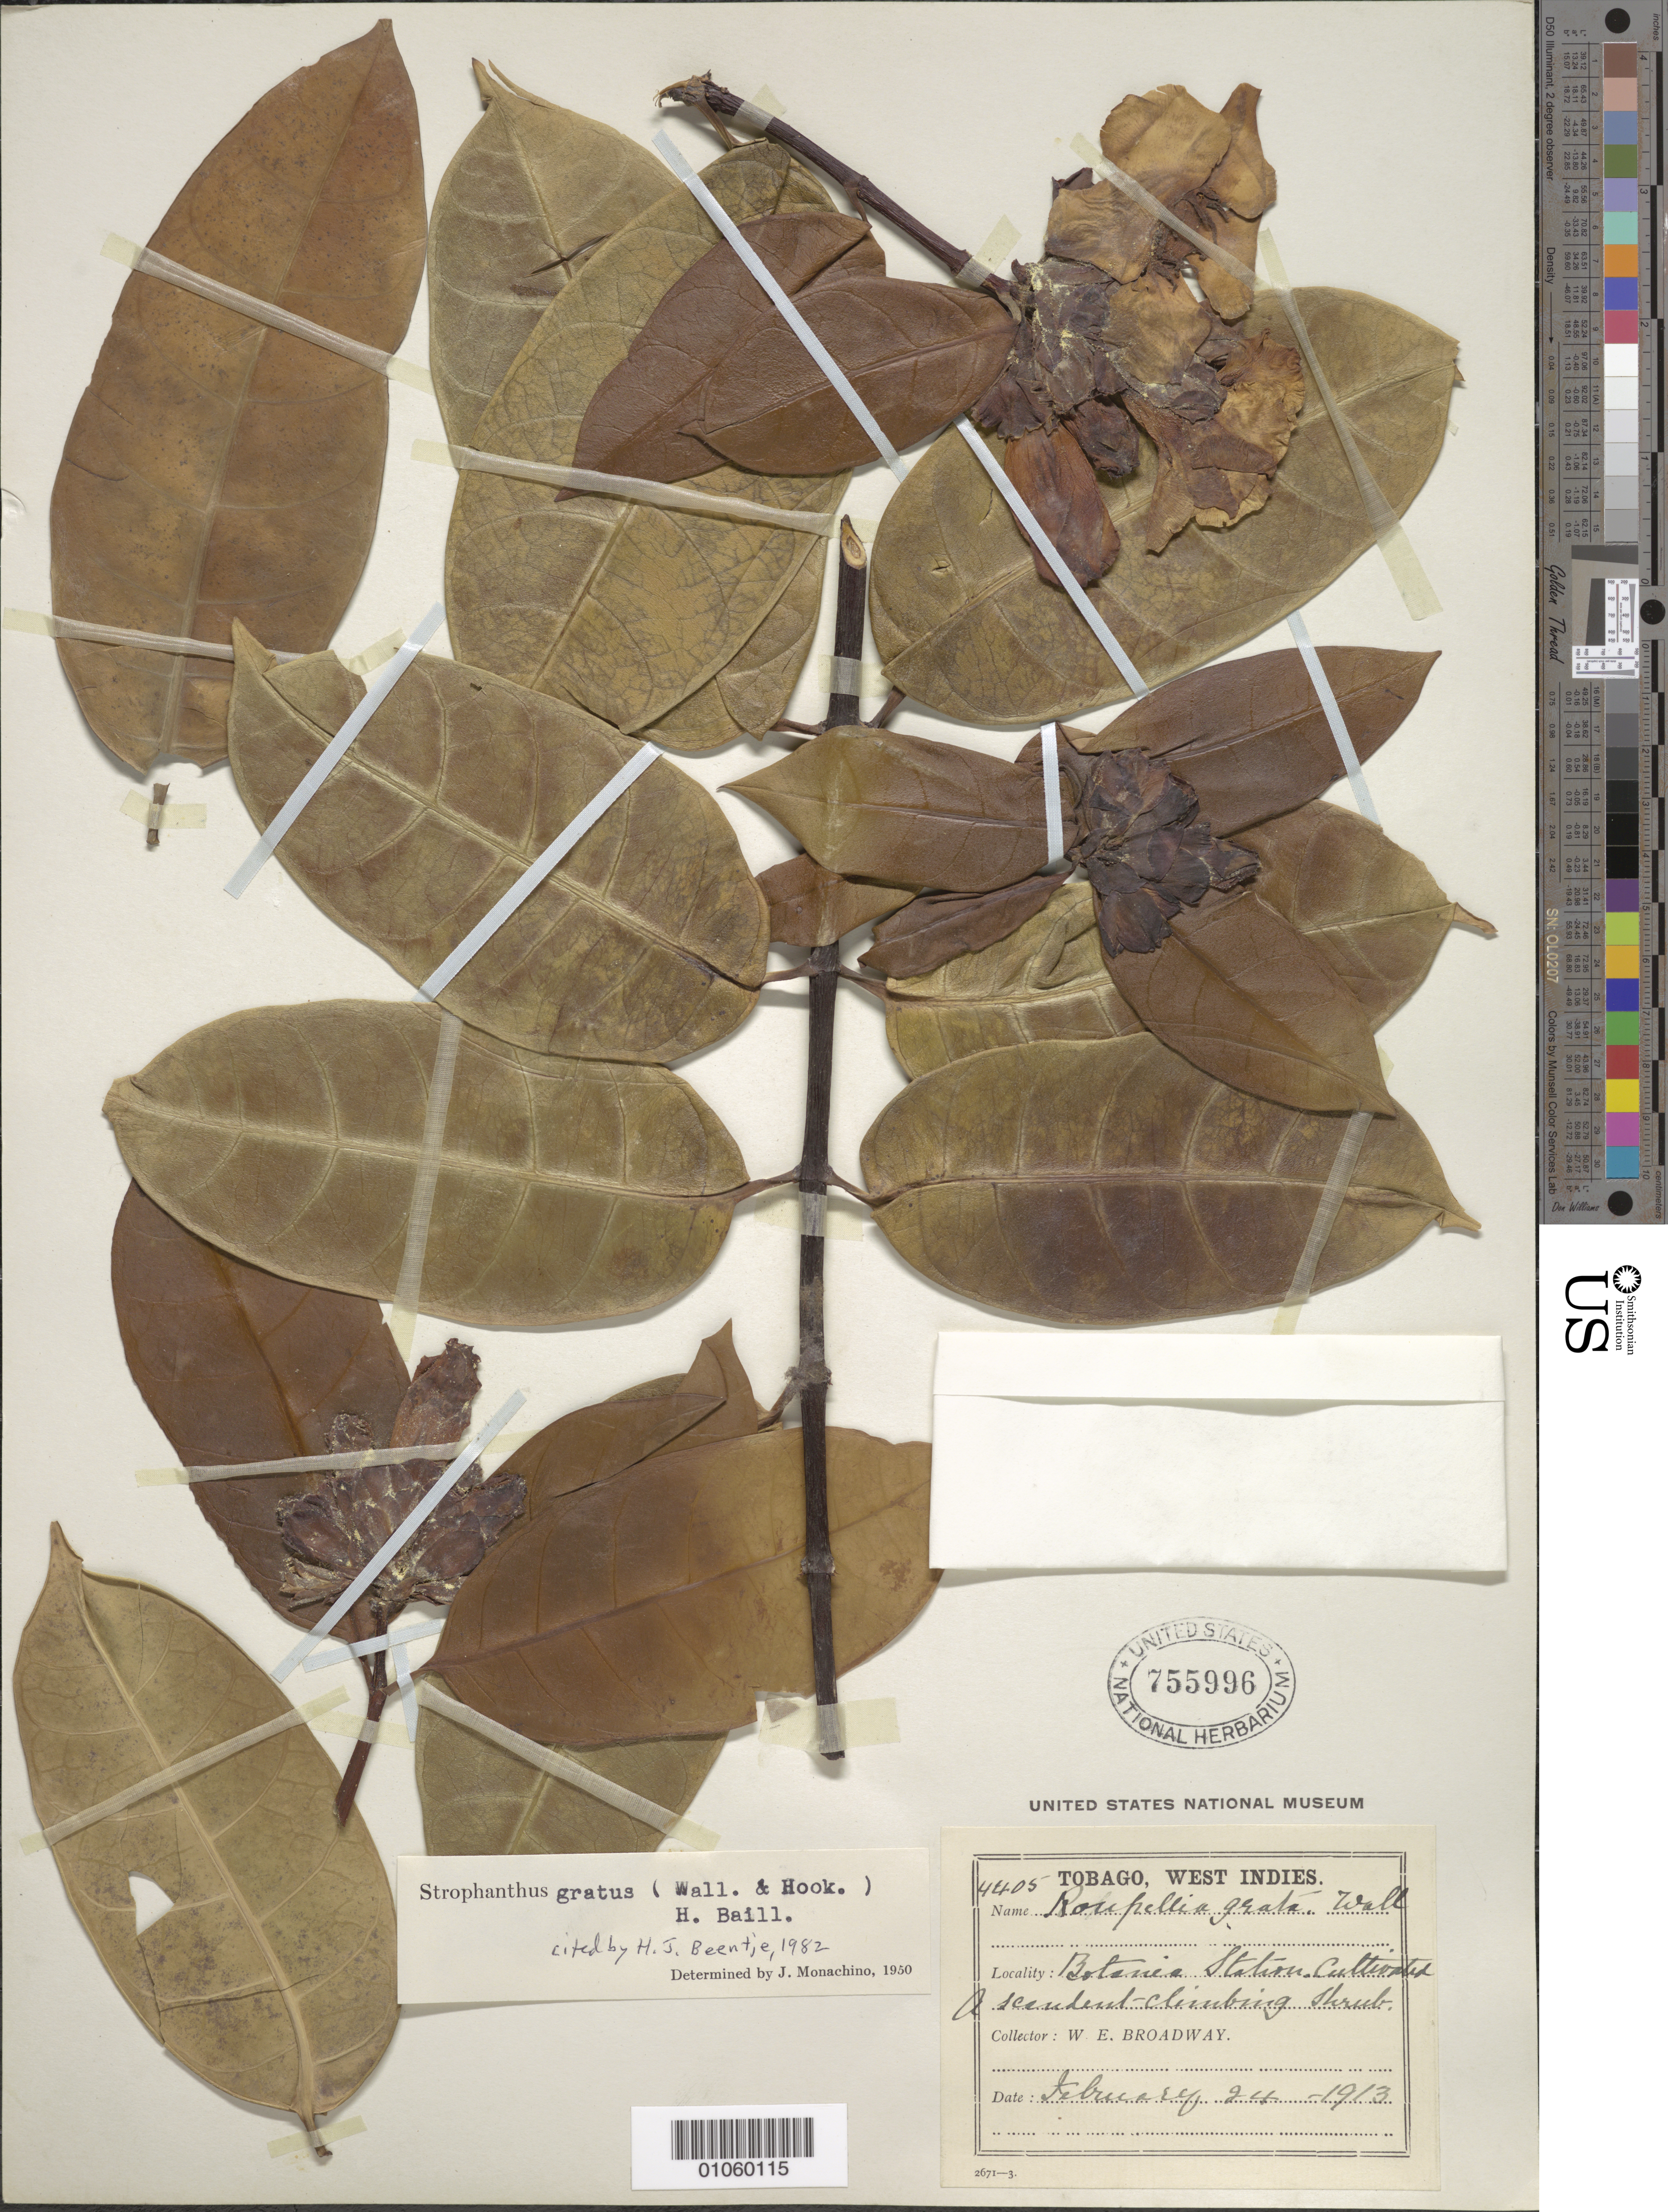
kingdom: Plantae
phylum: Tracheophyta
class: Magnoliopsida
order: Gentianales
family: Apocynaceae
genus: Strophanthus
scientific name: Strophanthus gratus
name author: (Wall. & Hook.) Baill.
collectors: W. E. Broadway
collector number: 4405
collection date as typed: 24 Feb 1913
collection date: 1913-02-24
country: Trinidad and Tobago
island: Tobago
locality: Botanic Station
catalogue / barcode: US 755996